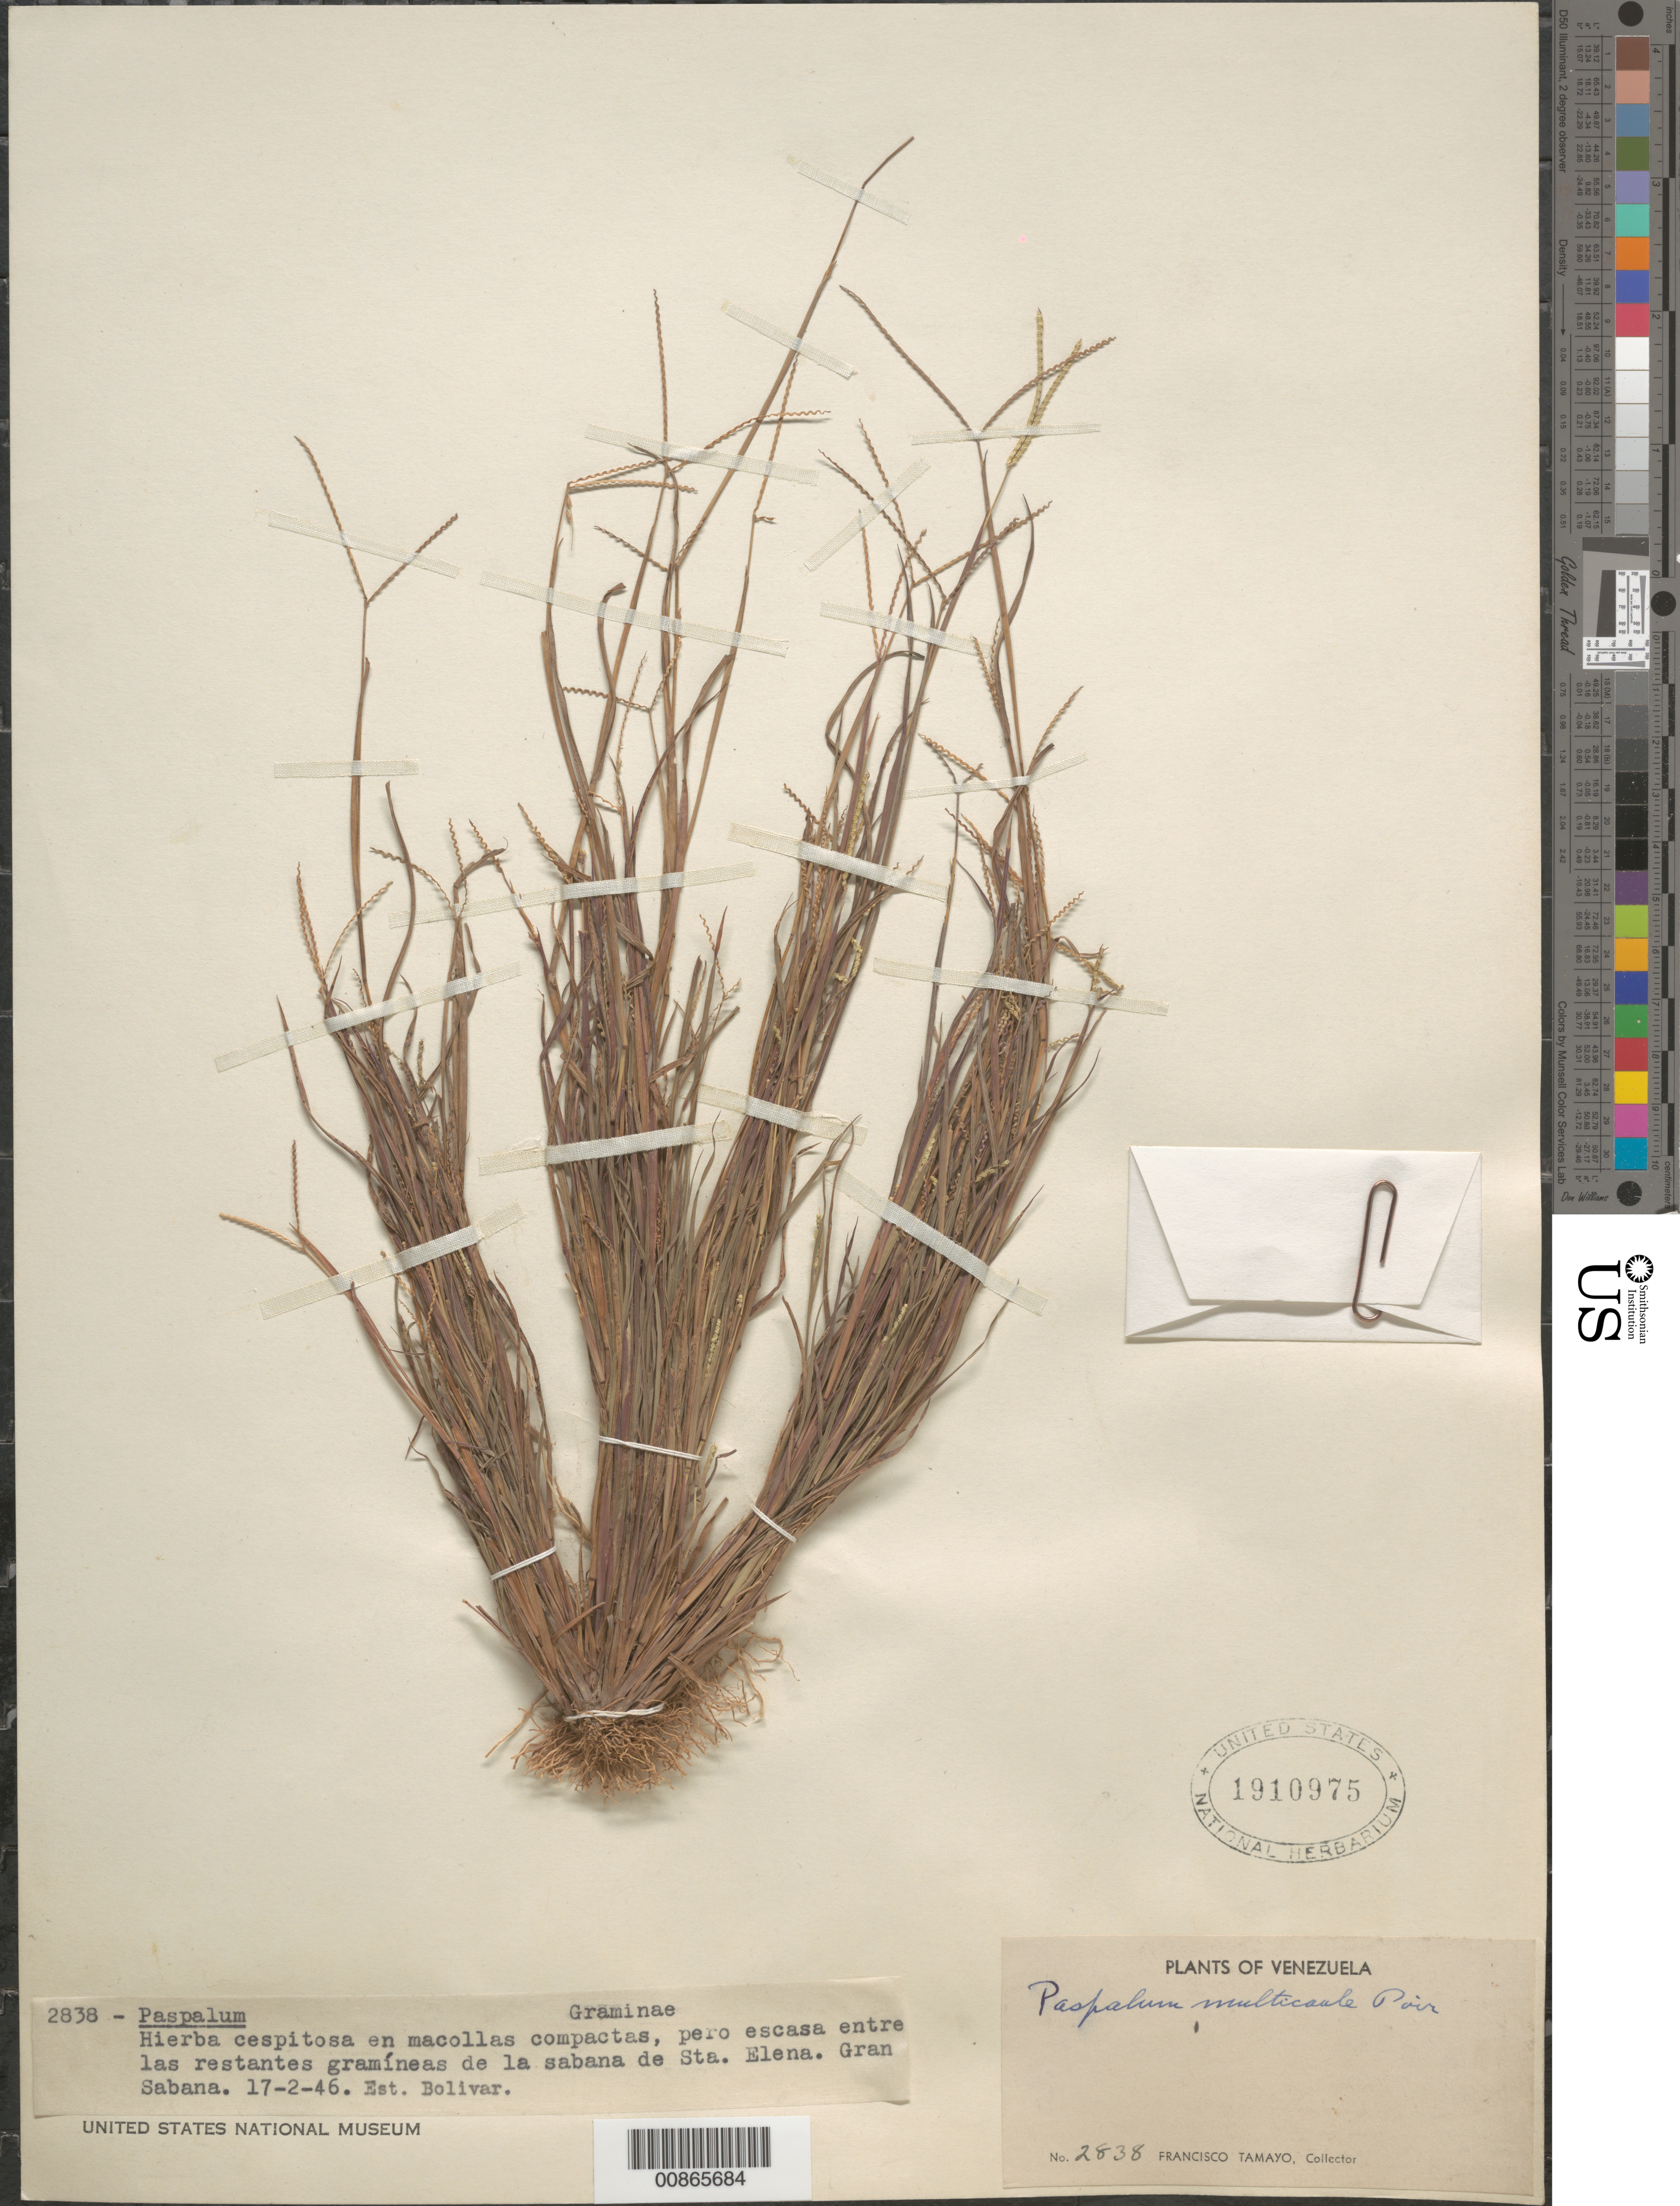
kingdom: Plantae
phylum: Tracheophyta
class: Liliopsida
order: Poales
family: Poaceae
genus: Paspalum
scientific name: Paspalum multicaule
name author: Poir.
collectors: F. Tamayo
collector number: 2838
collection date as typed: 17-Feb-46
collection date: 1946-02-17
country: Venezuela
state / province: Bolívar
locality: Gran Sabana, Sta. Elena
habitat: Pero escasa entre las restantes graminieas de la sabana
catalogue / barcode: US 1910975